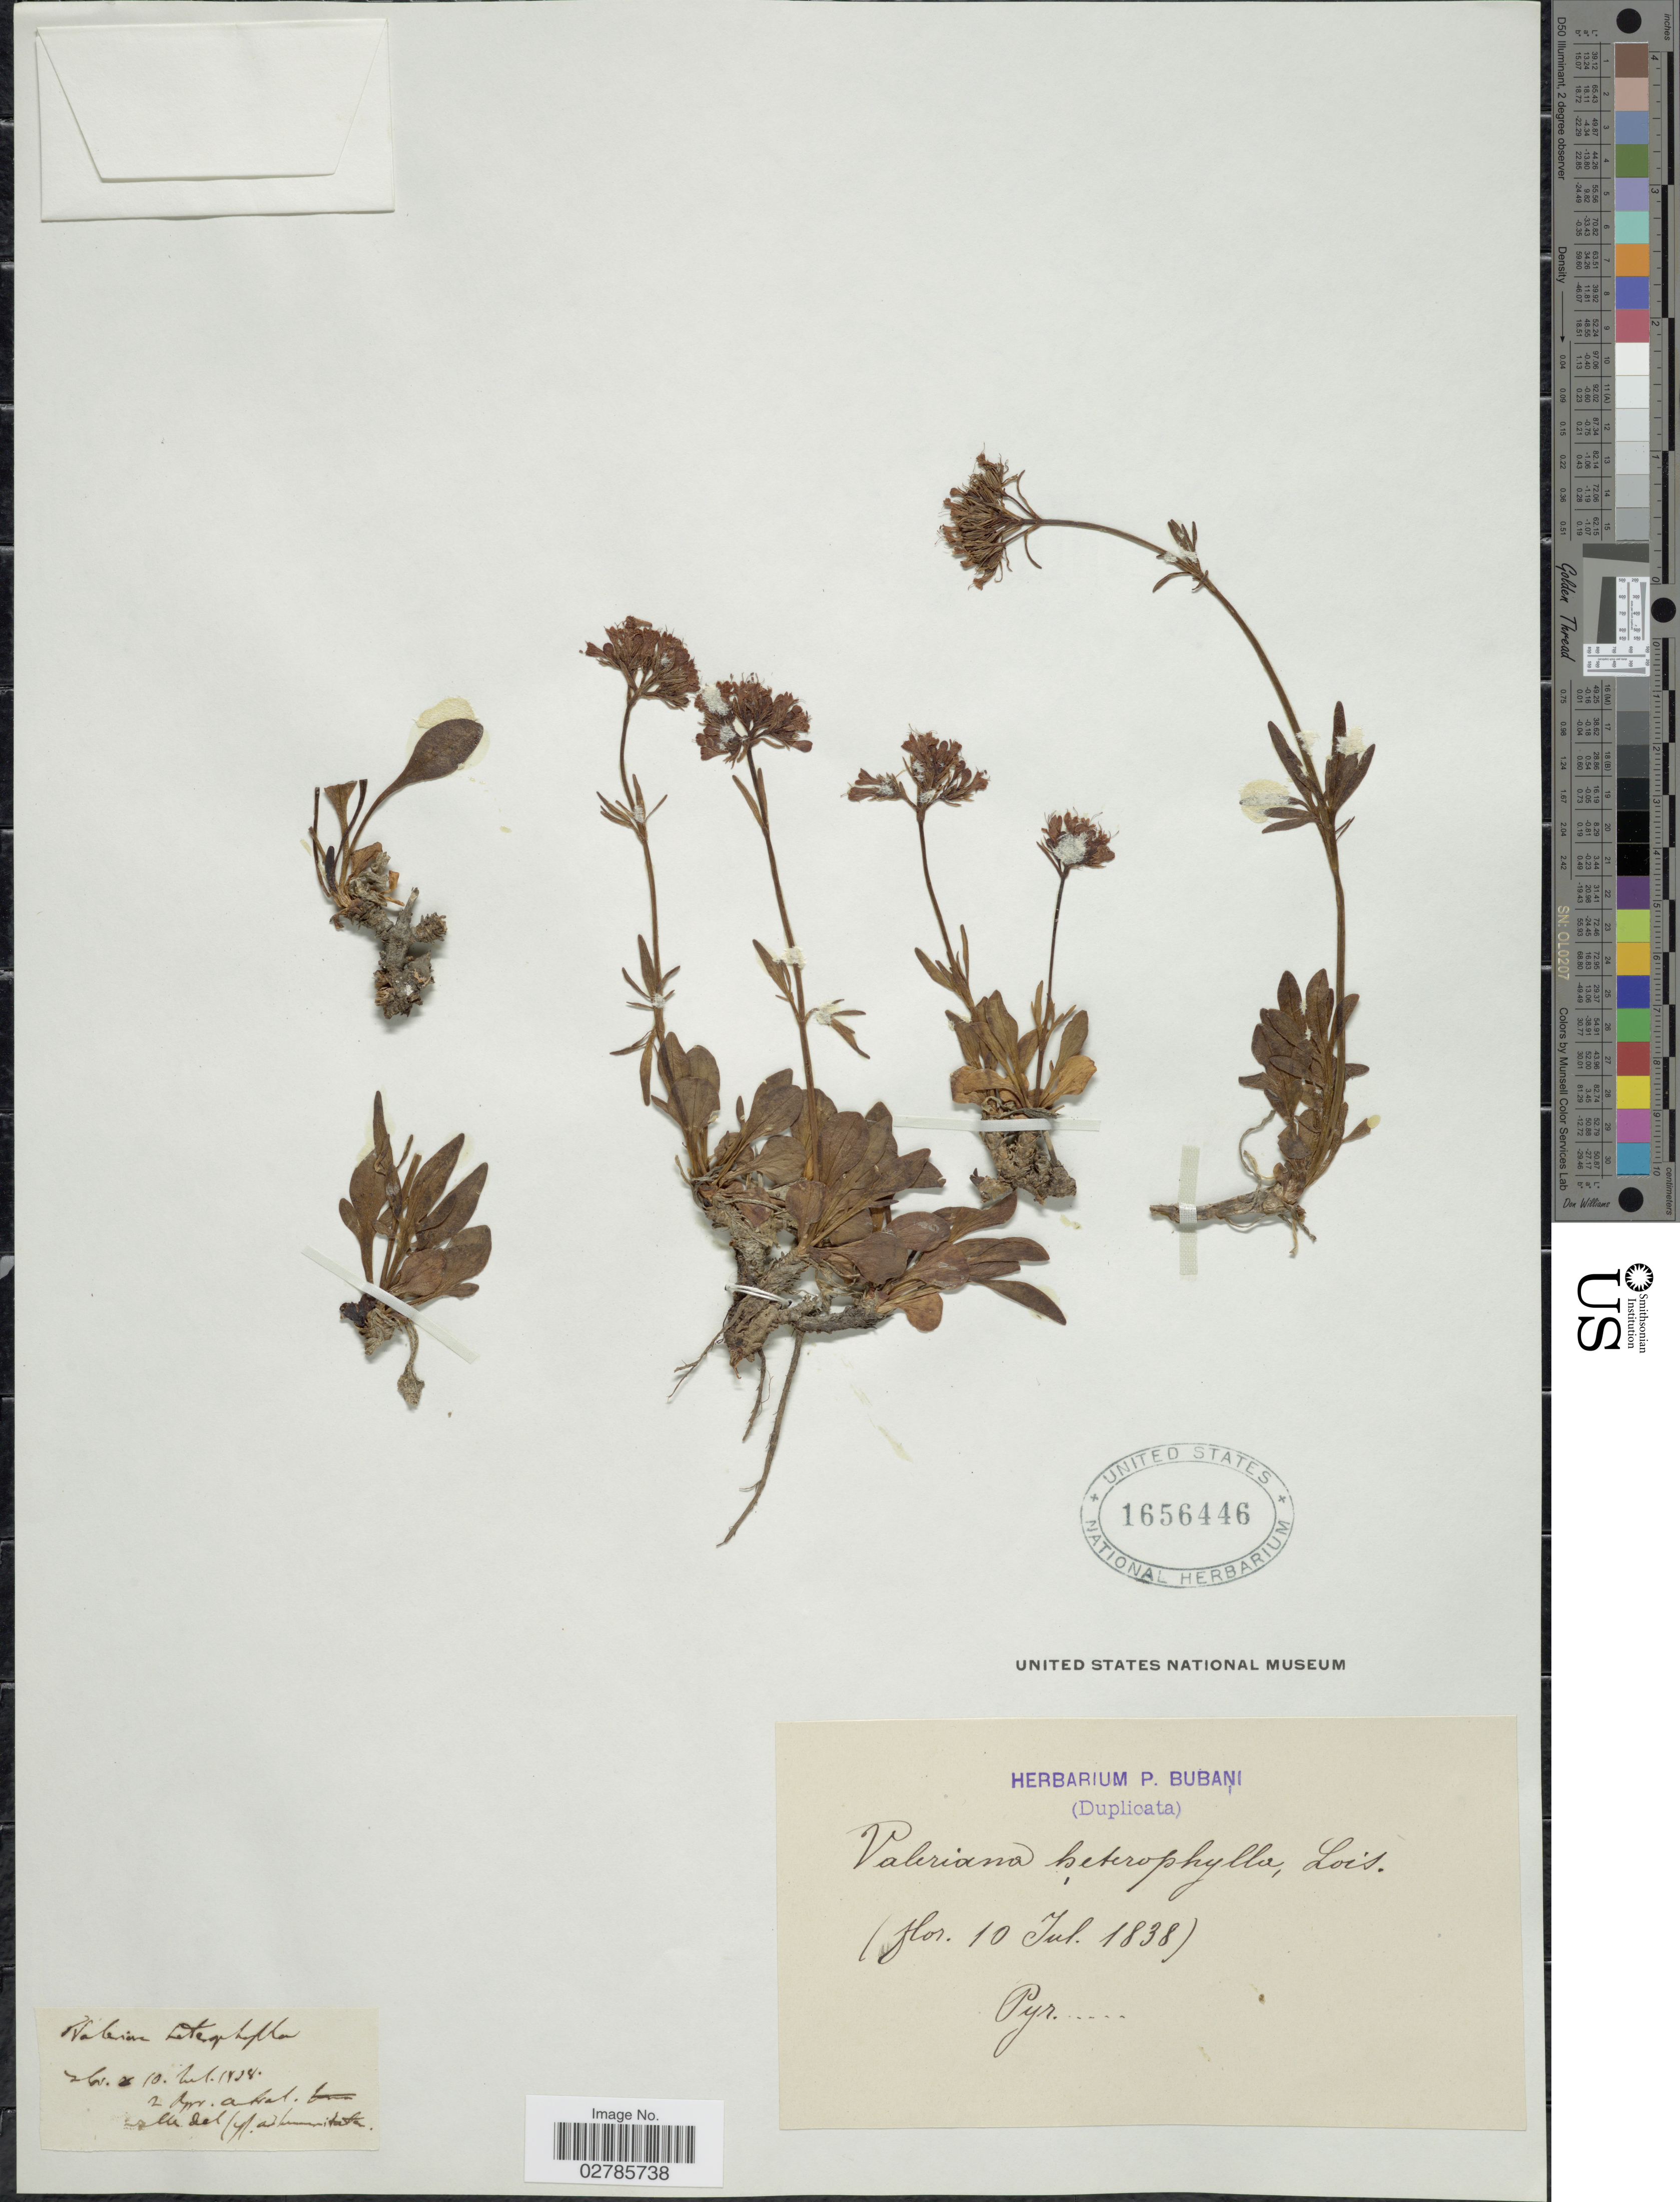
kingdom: Plantae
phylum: Tracheophyta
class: Magnoliopsida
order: Dipsacales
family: Caprifoliaceae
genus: Valeriana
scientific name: Valeriana heterophylla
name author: Turcz.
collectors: ex herb. P. Bubani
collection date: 1838-07-10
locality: Pyr.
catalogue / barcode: US 1656446